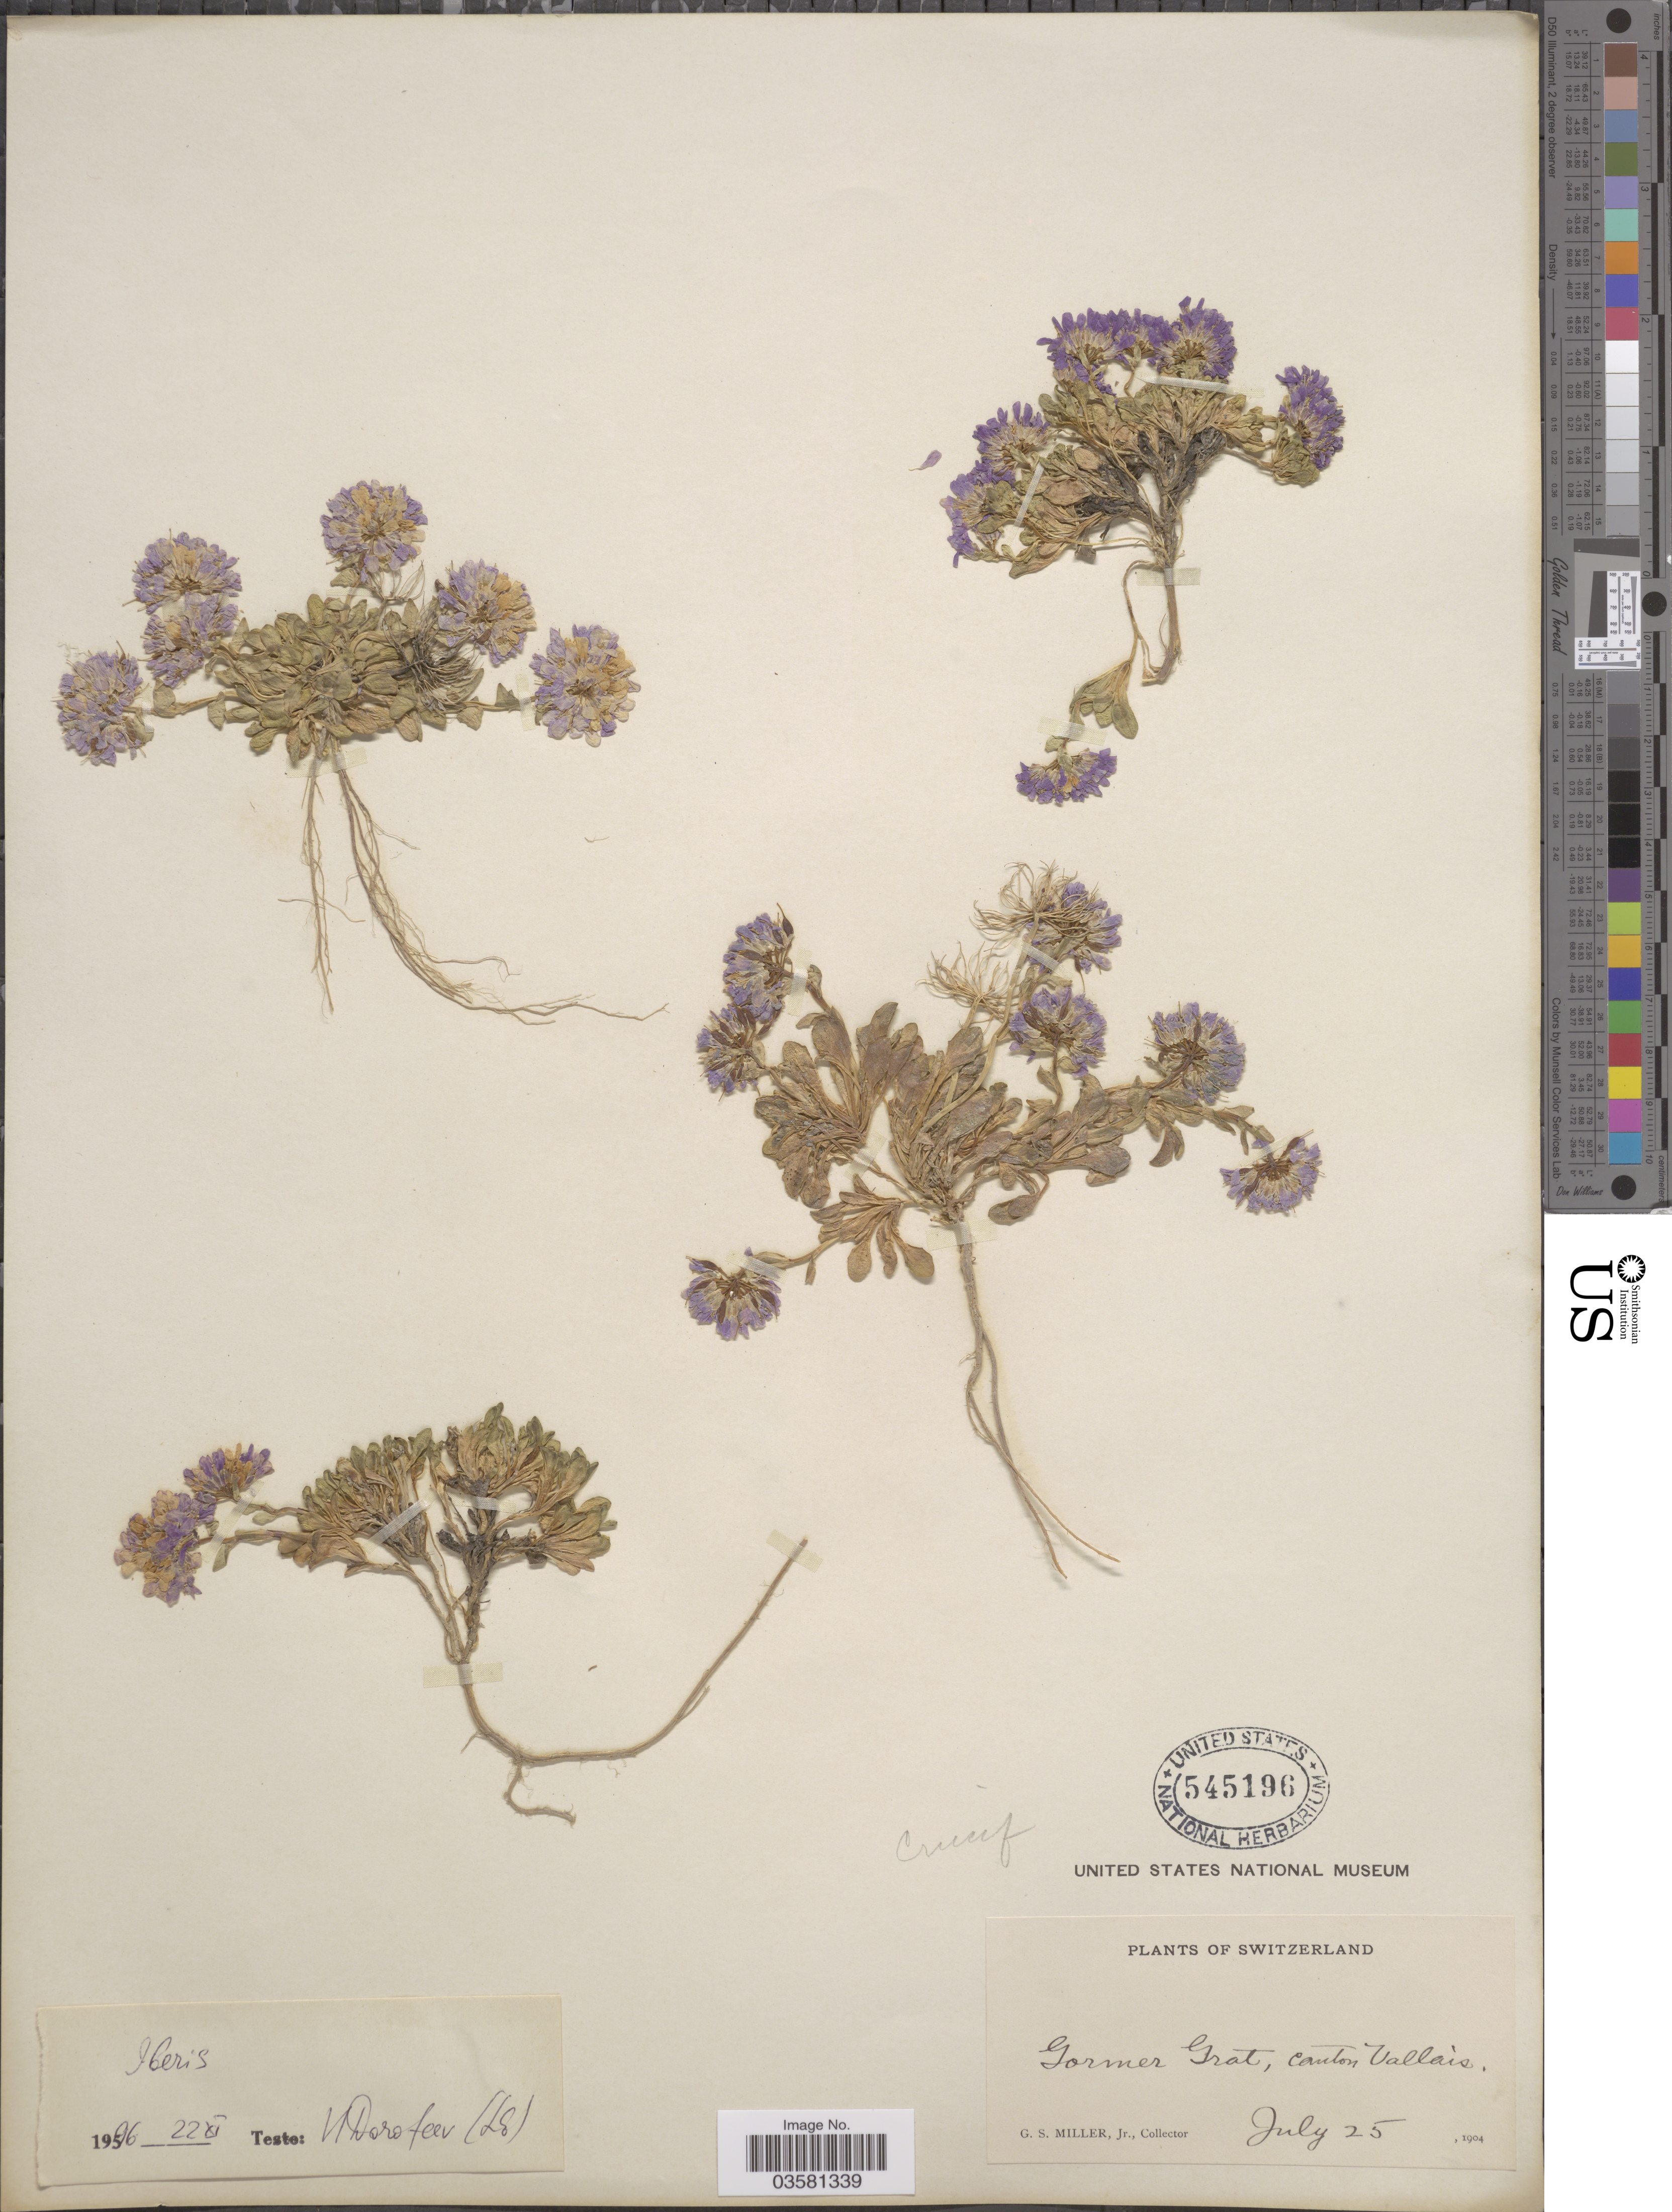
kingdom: Plantae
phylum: Tracheophyta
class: Magnoliopsida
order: Brassicales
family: Brassicaceae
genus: Iberis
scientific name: Iberis sp.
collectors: G. S. Miller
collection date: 1904-07-25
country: Switzerland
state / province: Valais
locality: Gormer Grat, canton Vallais.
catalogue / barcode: US 545196